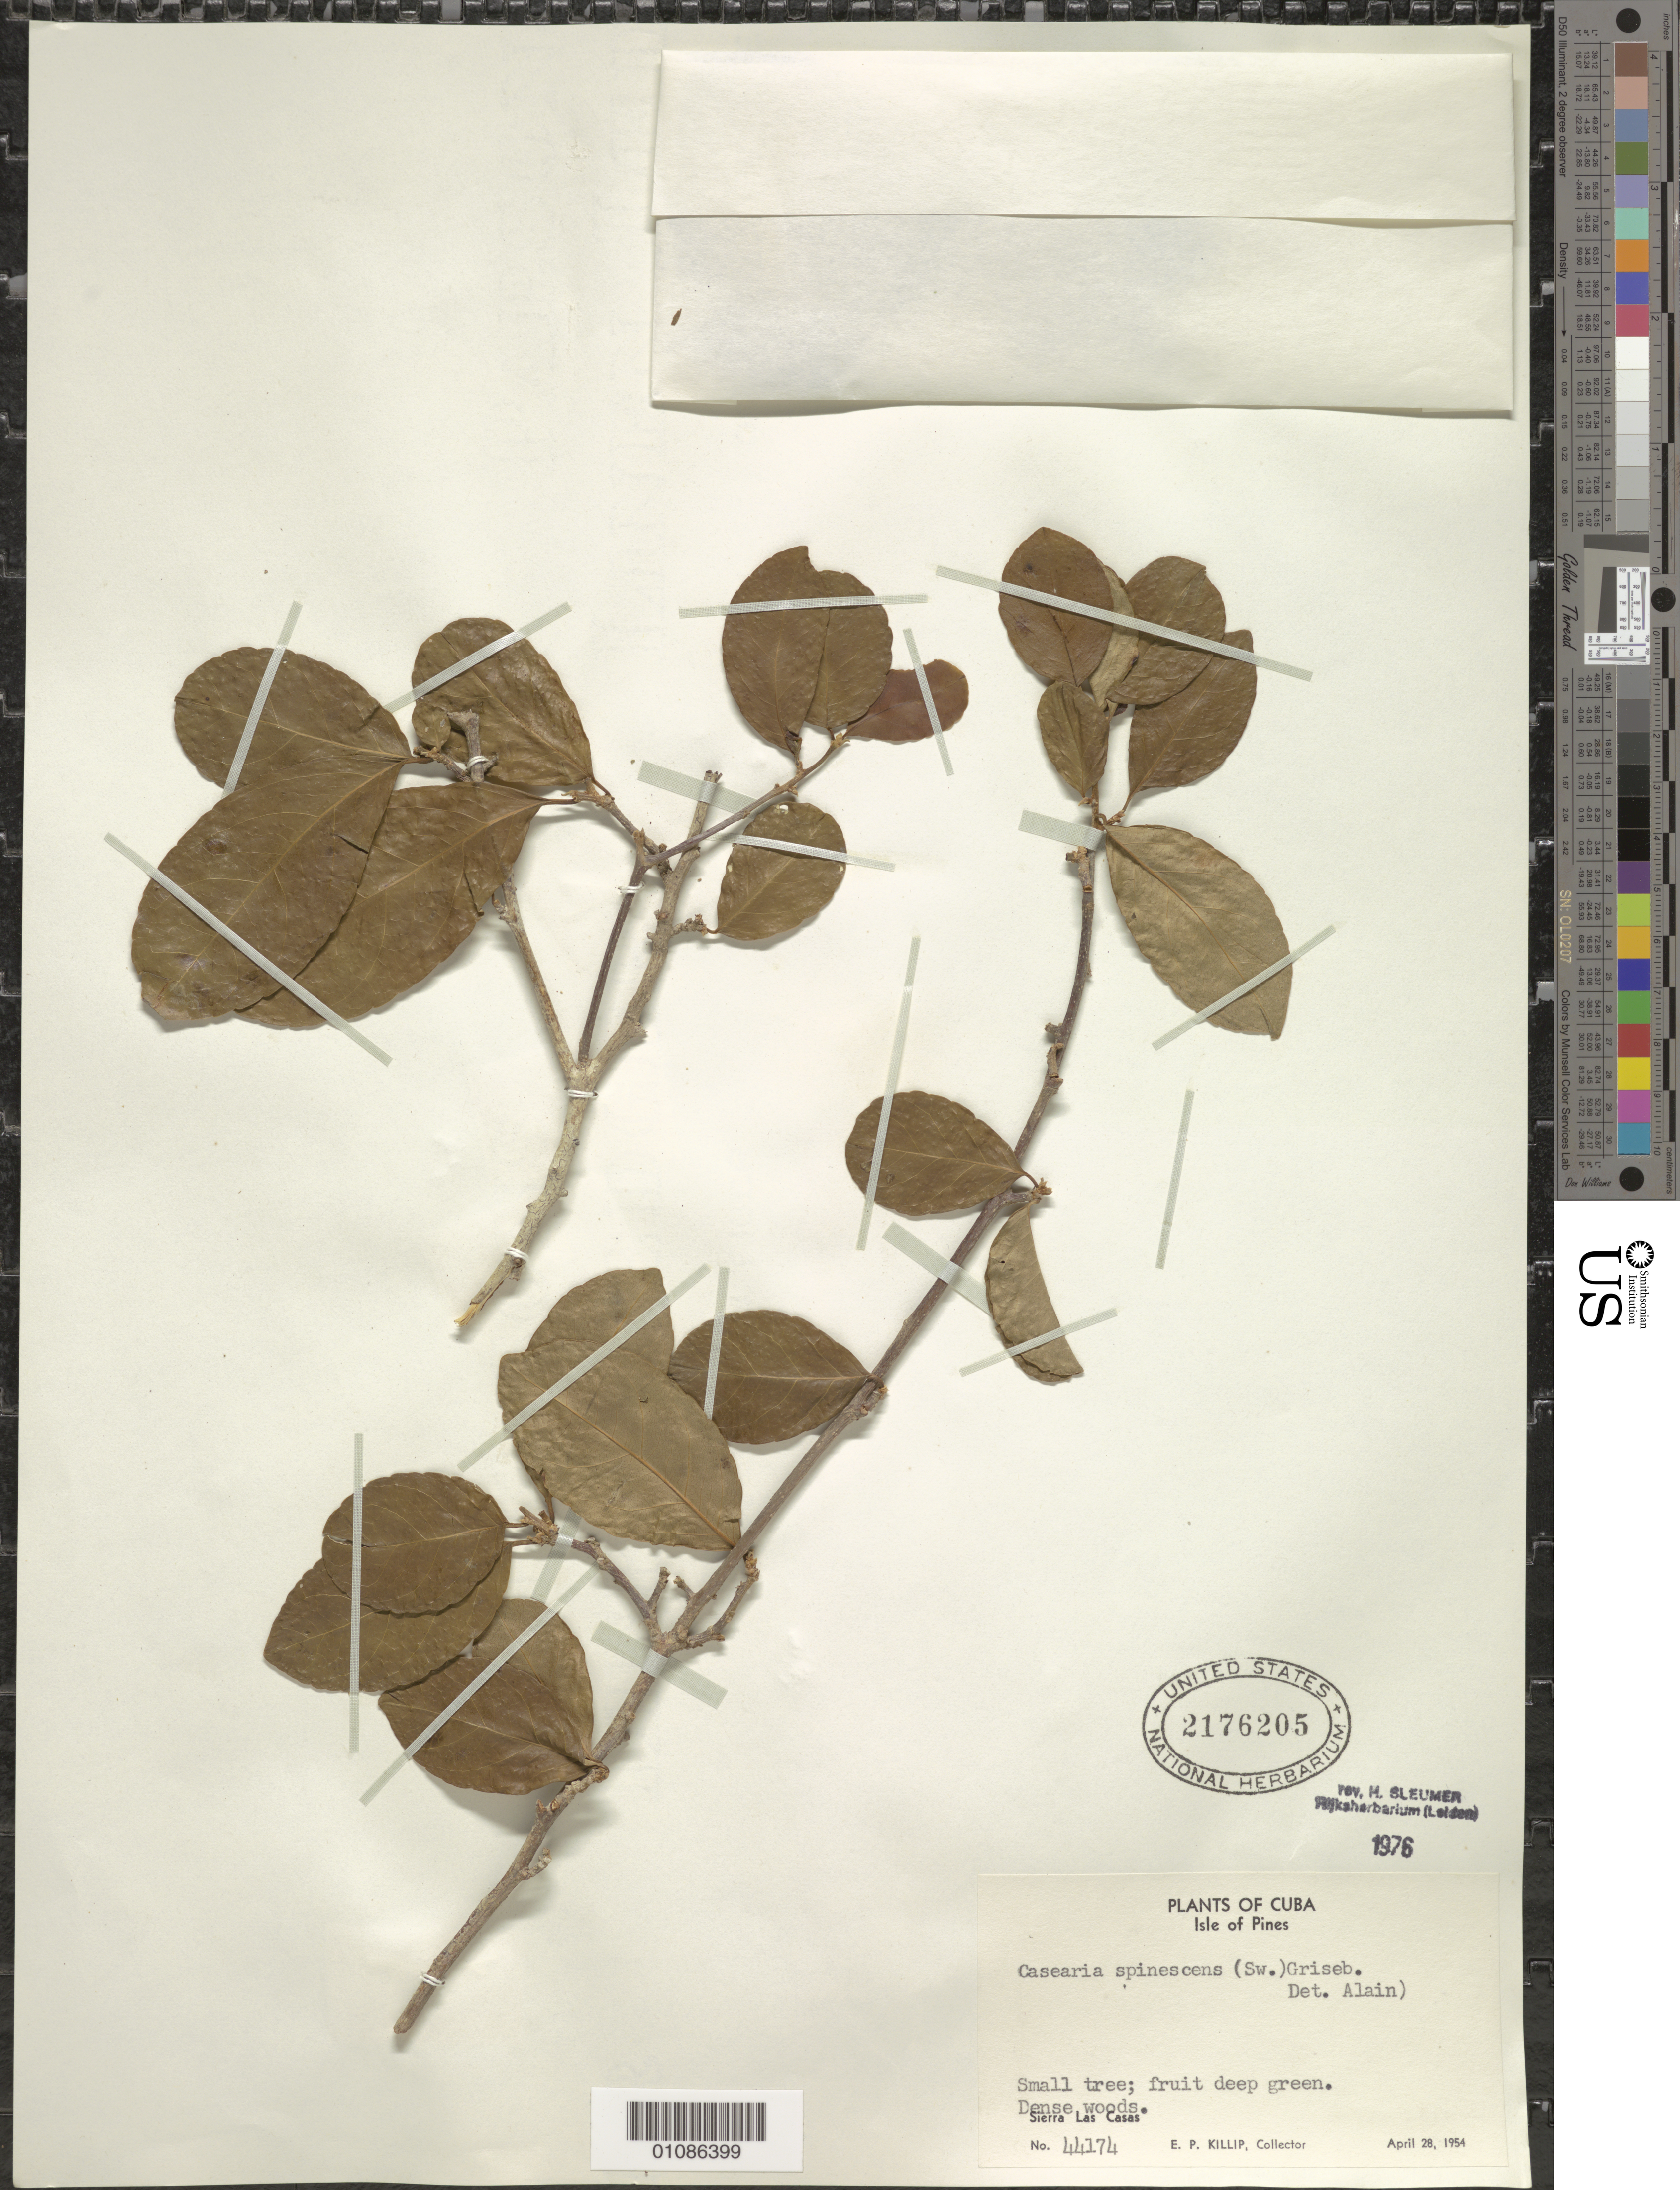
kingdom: Plantae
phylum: Tracheophyta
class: Magnoliopsida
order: Malpighiales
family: Salicaceae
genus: Casearia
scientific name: Casearia spinescens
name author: (Sw.) Griseb.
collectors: E. P. Killip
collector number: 44174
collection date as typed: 28 Apr 1954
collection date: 1954-04-28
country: Cuba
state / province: Isla de La Juventud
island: Isla de la Juventud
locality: Isle of Pines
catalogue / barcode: US 2176205